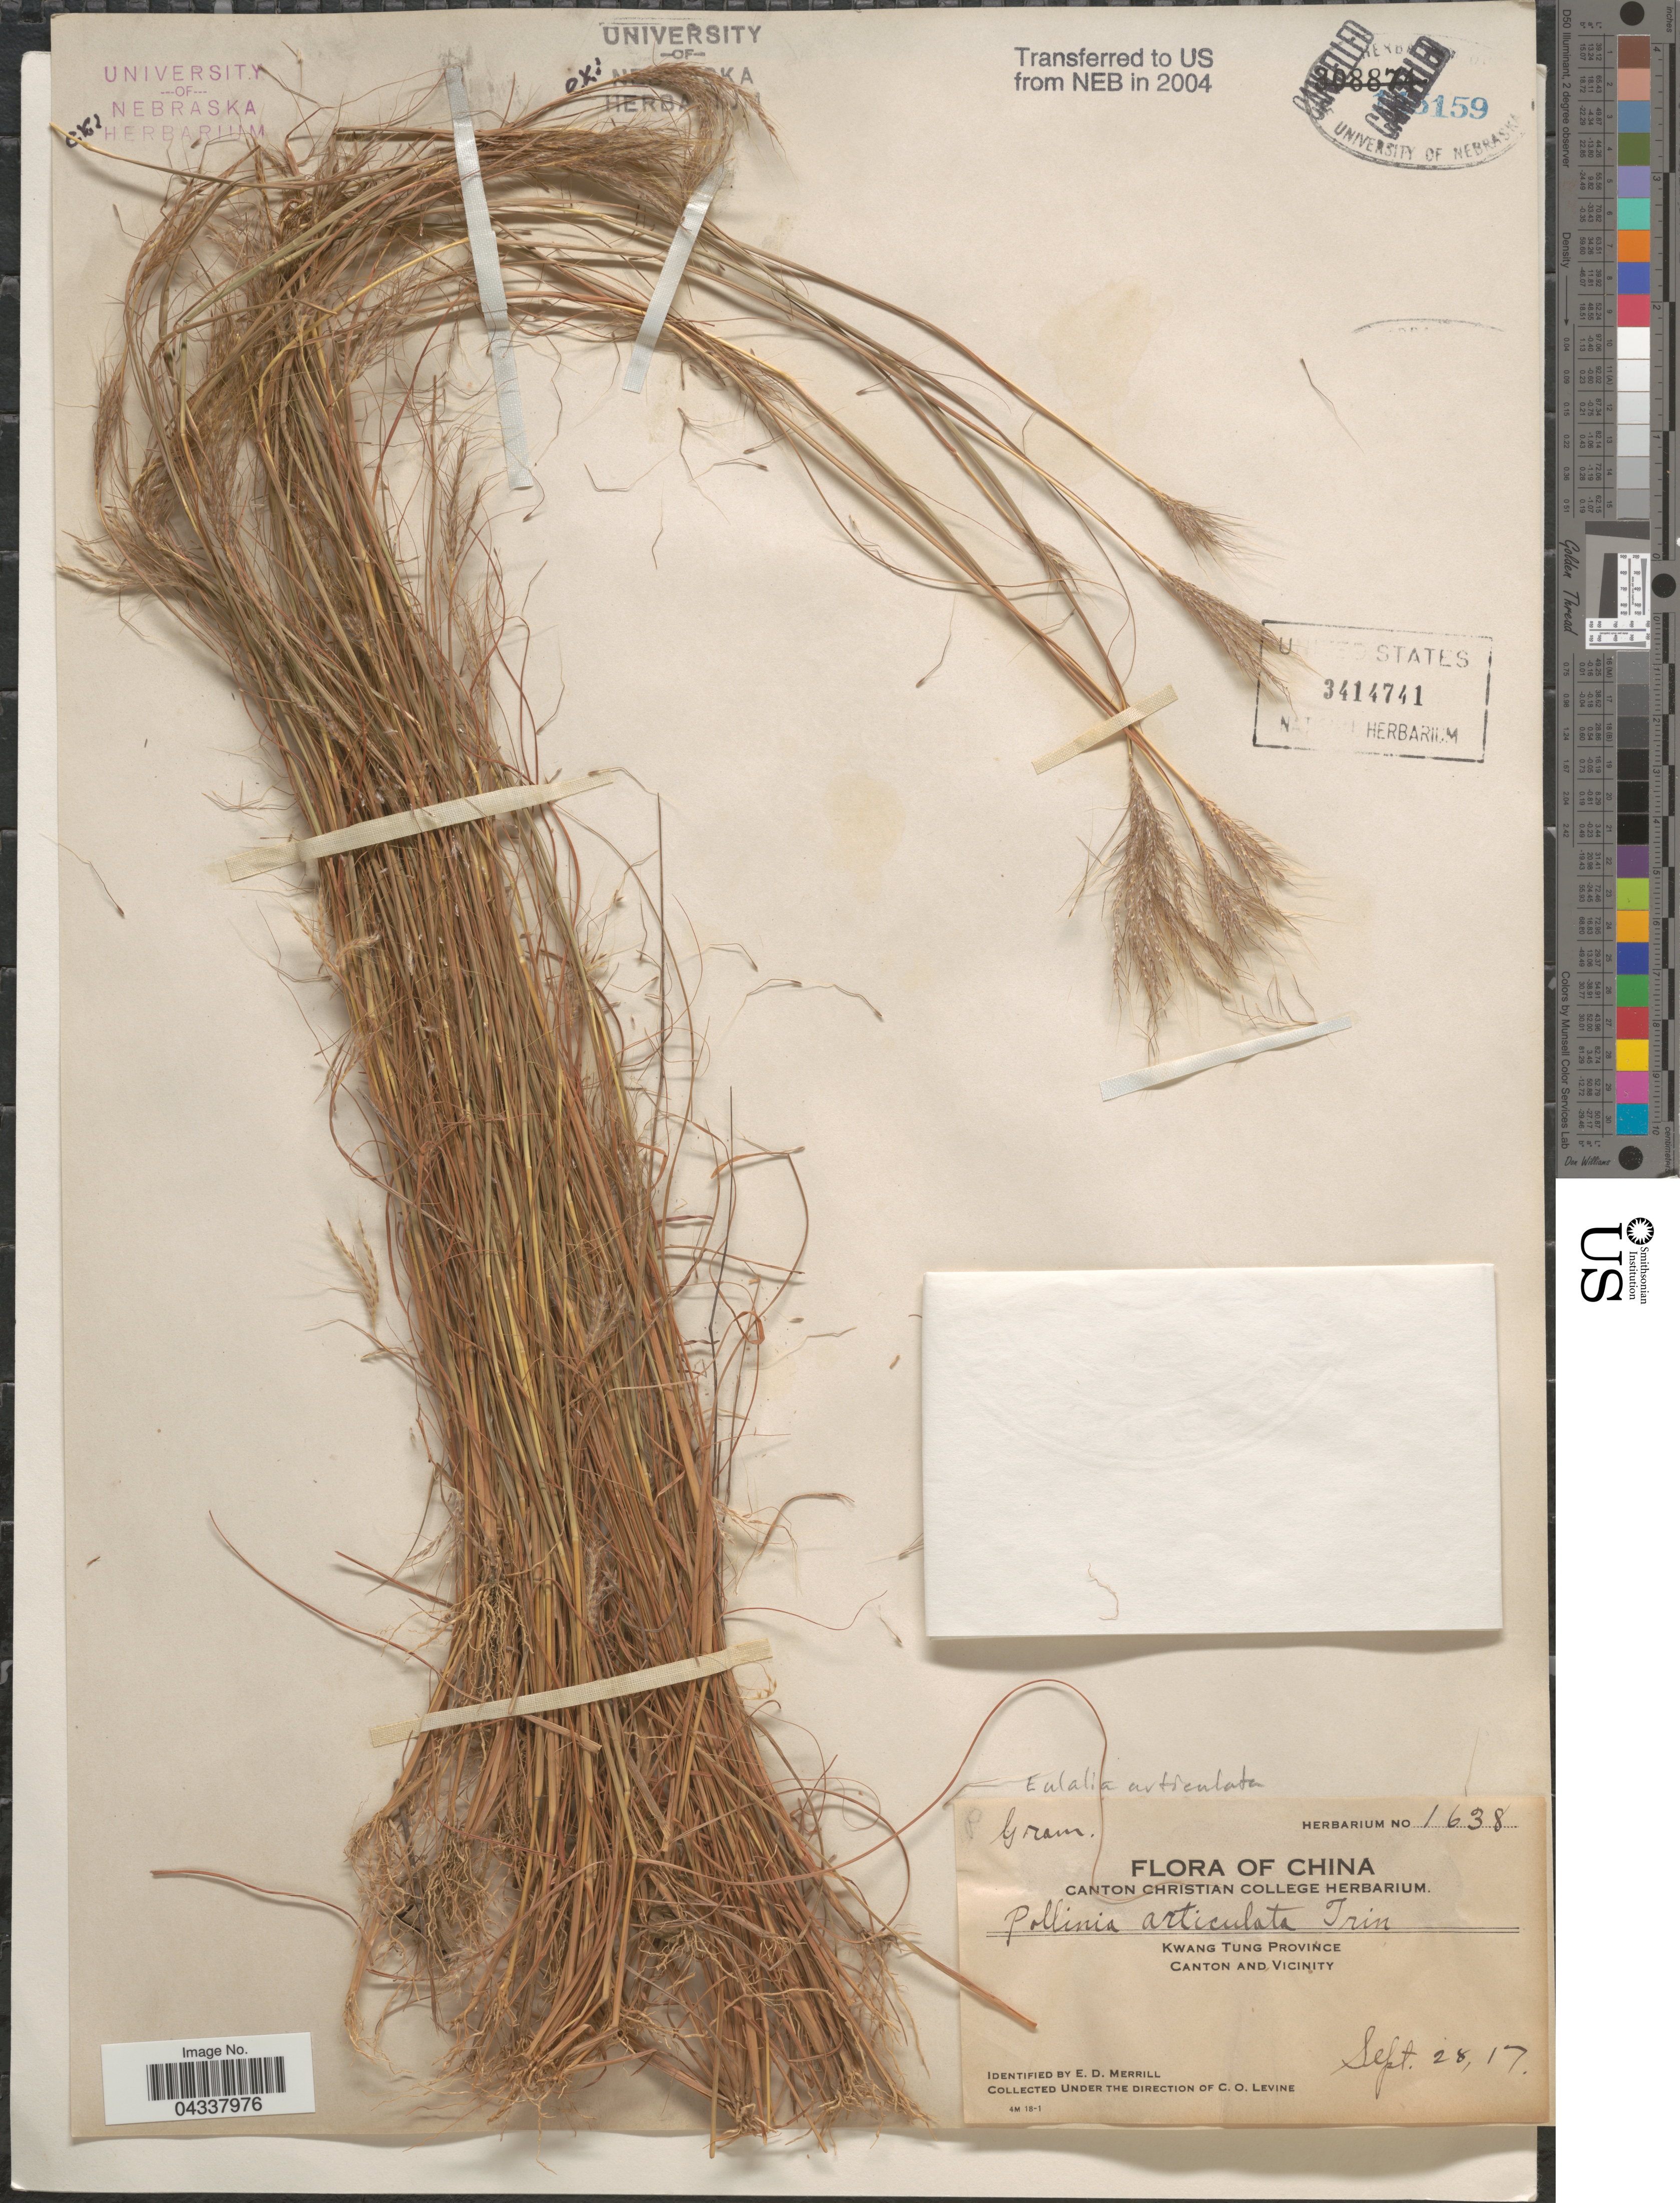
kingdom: Plantae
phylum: Tracheophyta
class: Liliopsida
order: Poales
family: Poaceae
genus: Pseudopogonatherum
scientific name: Pseudopogonatherum contortum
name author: A. Camus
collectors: C. O. Levine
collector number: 1638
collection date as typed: Transcribed d/m/y: 28/9/17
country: China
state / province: Guangdong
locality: Kwang Tung Province. Canton and Vicinity.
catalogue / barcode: US 3414741